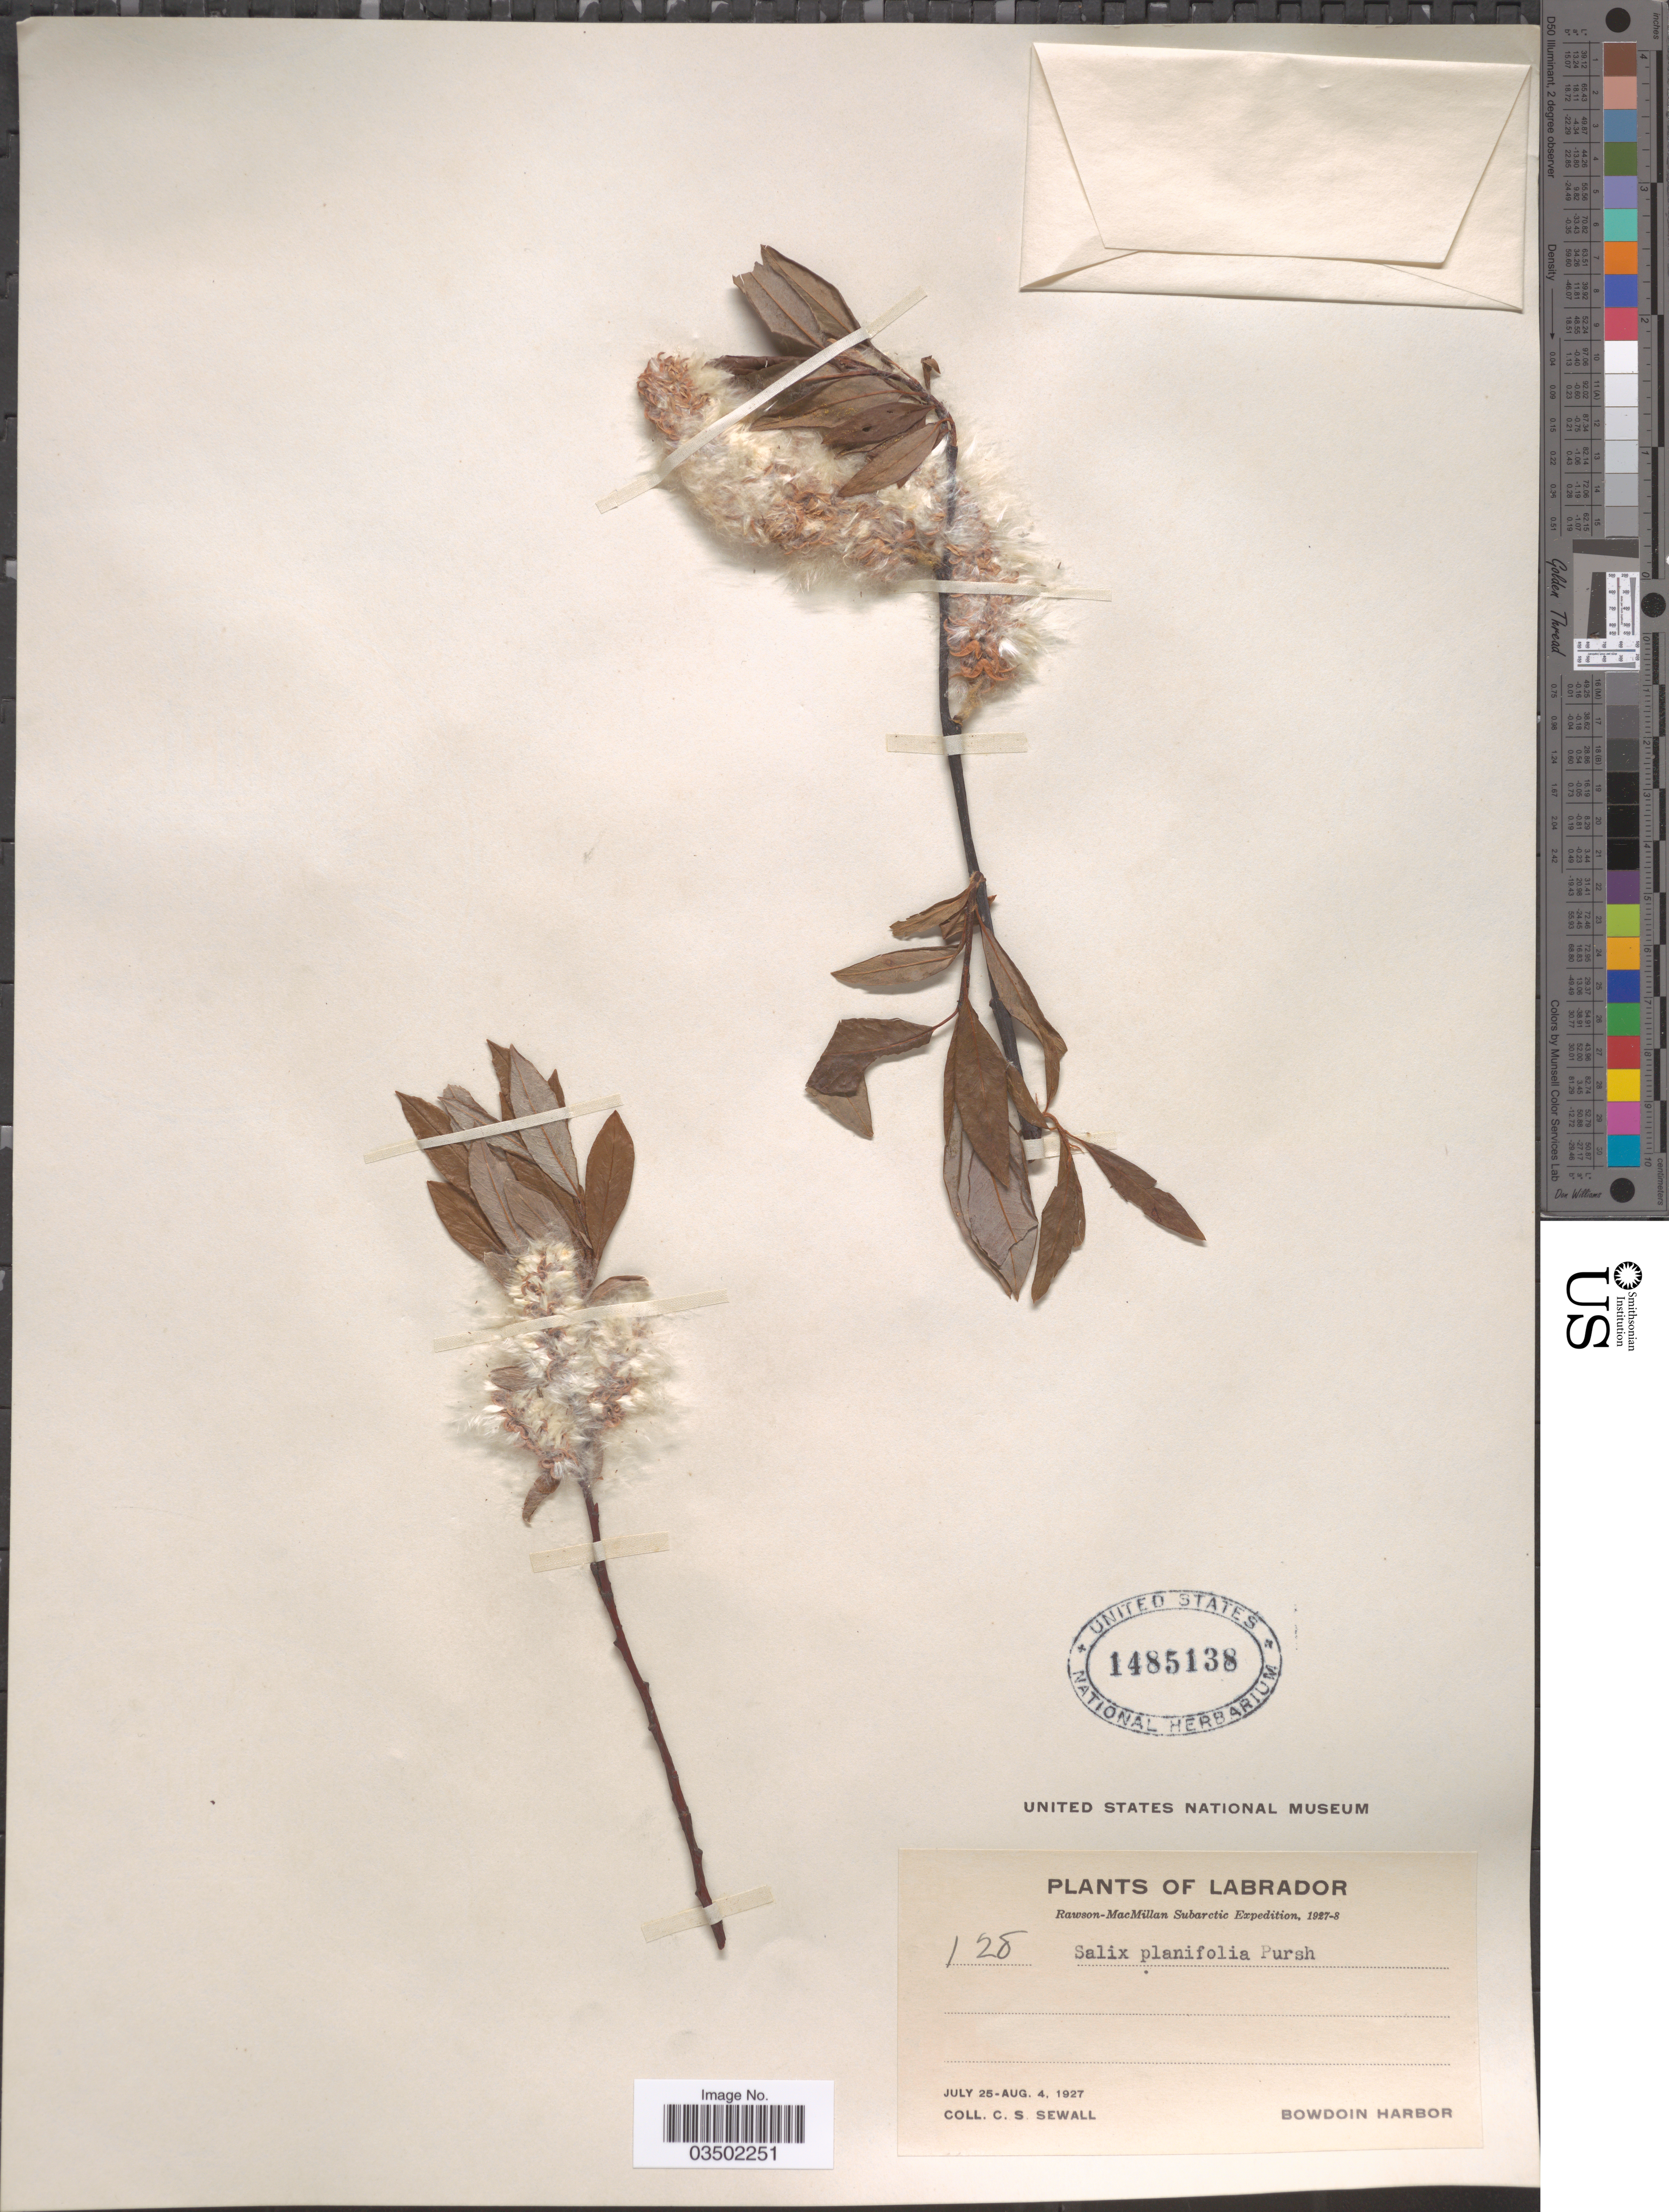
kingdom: Plantae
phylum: Tracheophyta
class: Magnoliopsida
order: Malpighiales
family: Salicaceae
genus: Salix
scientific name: Salix planifolia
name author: Pursh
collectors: C. Sewall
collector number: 128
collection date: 1927-07-25/1927-08-04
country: Canada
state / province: Newfoundland and Labrador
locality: Labrador. Bowdoin Harbor.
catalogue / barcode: US 1485138